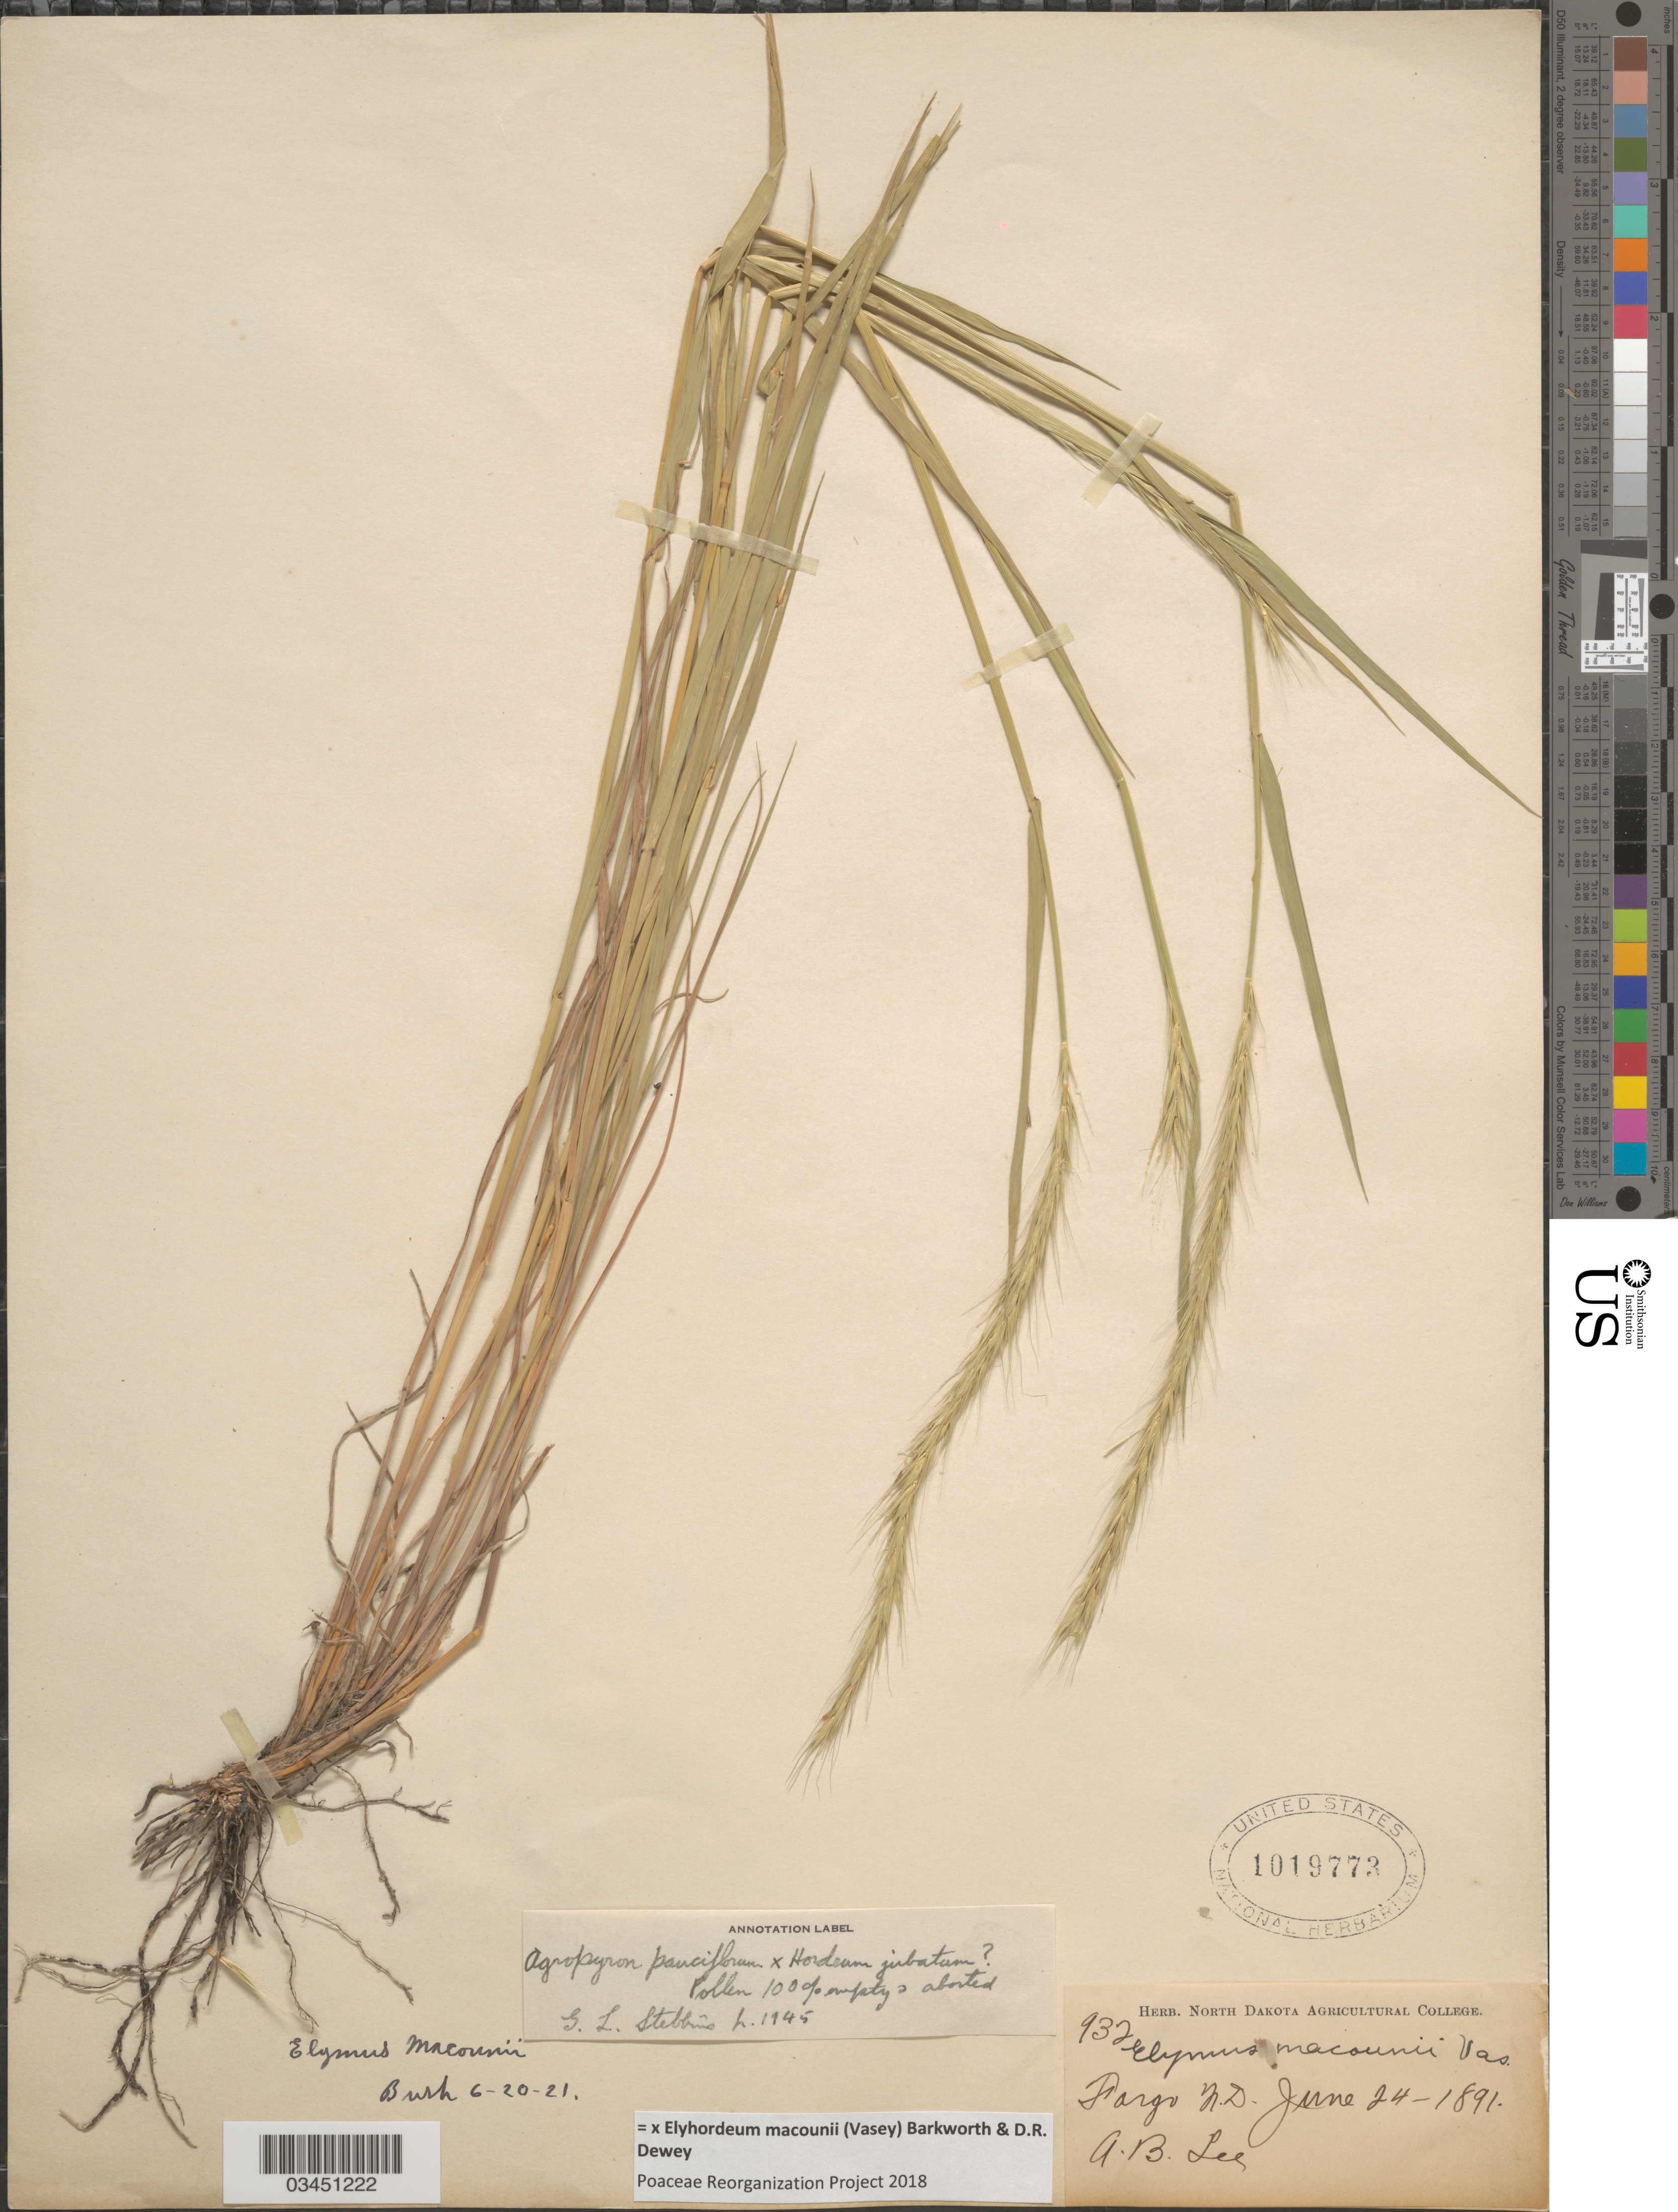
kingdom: Plantae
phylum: Tracheophyta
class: Liliopsida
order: Poales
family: Poaceae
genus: Elyhordeum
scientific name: x Elyhordeum macounii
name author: (Vasey) Barkworth & Dewey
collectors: A. Lee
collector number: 932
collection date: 1891-06-24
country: United States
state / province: North Dakota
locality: Fargo.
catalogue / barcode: US 1019773